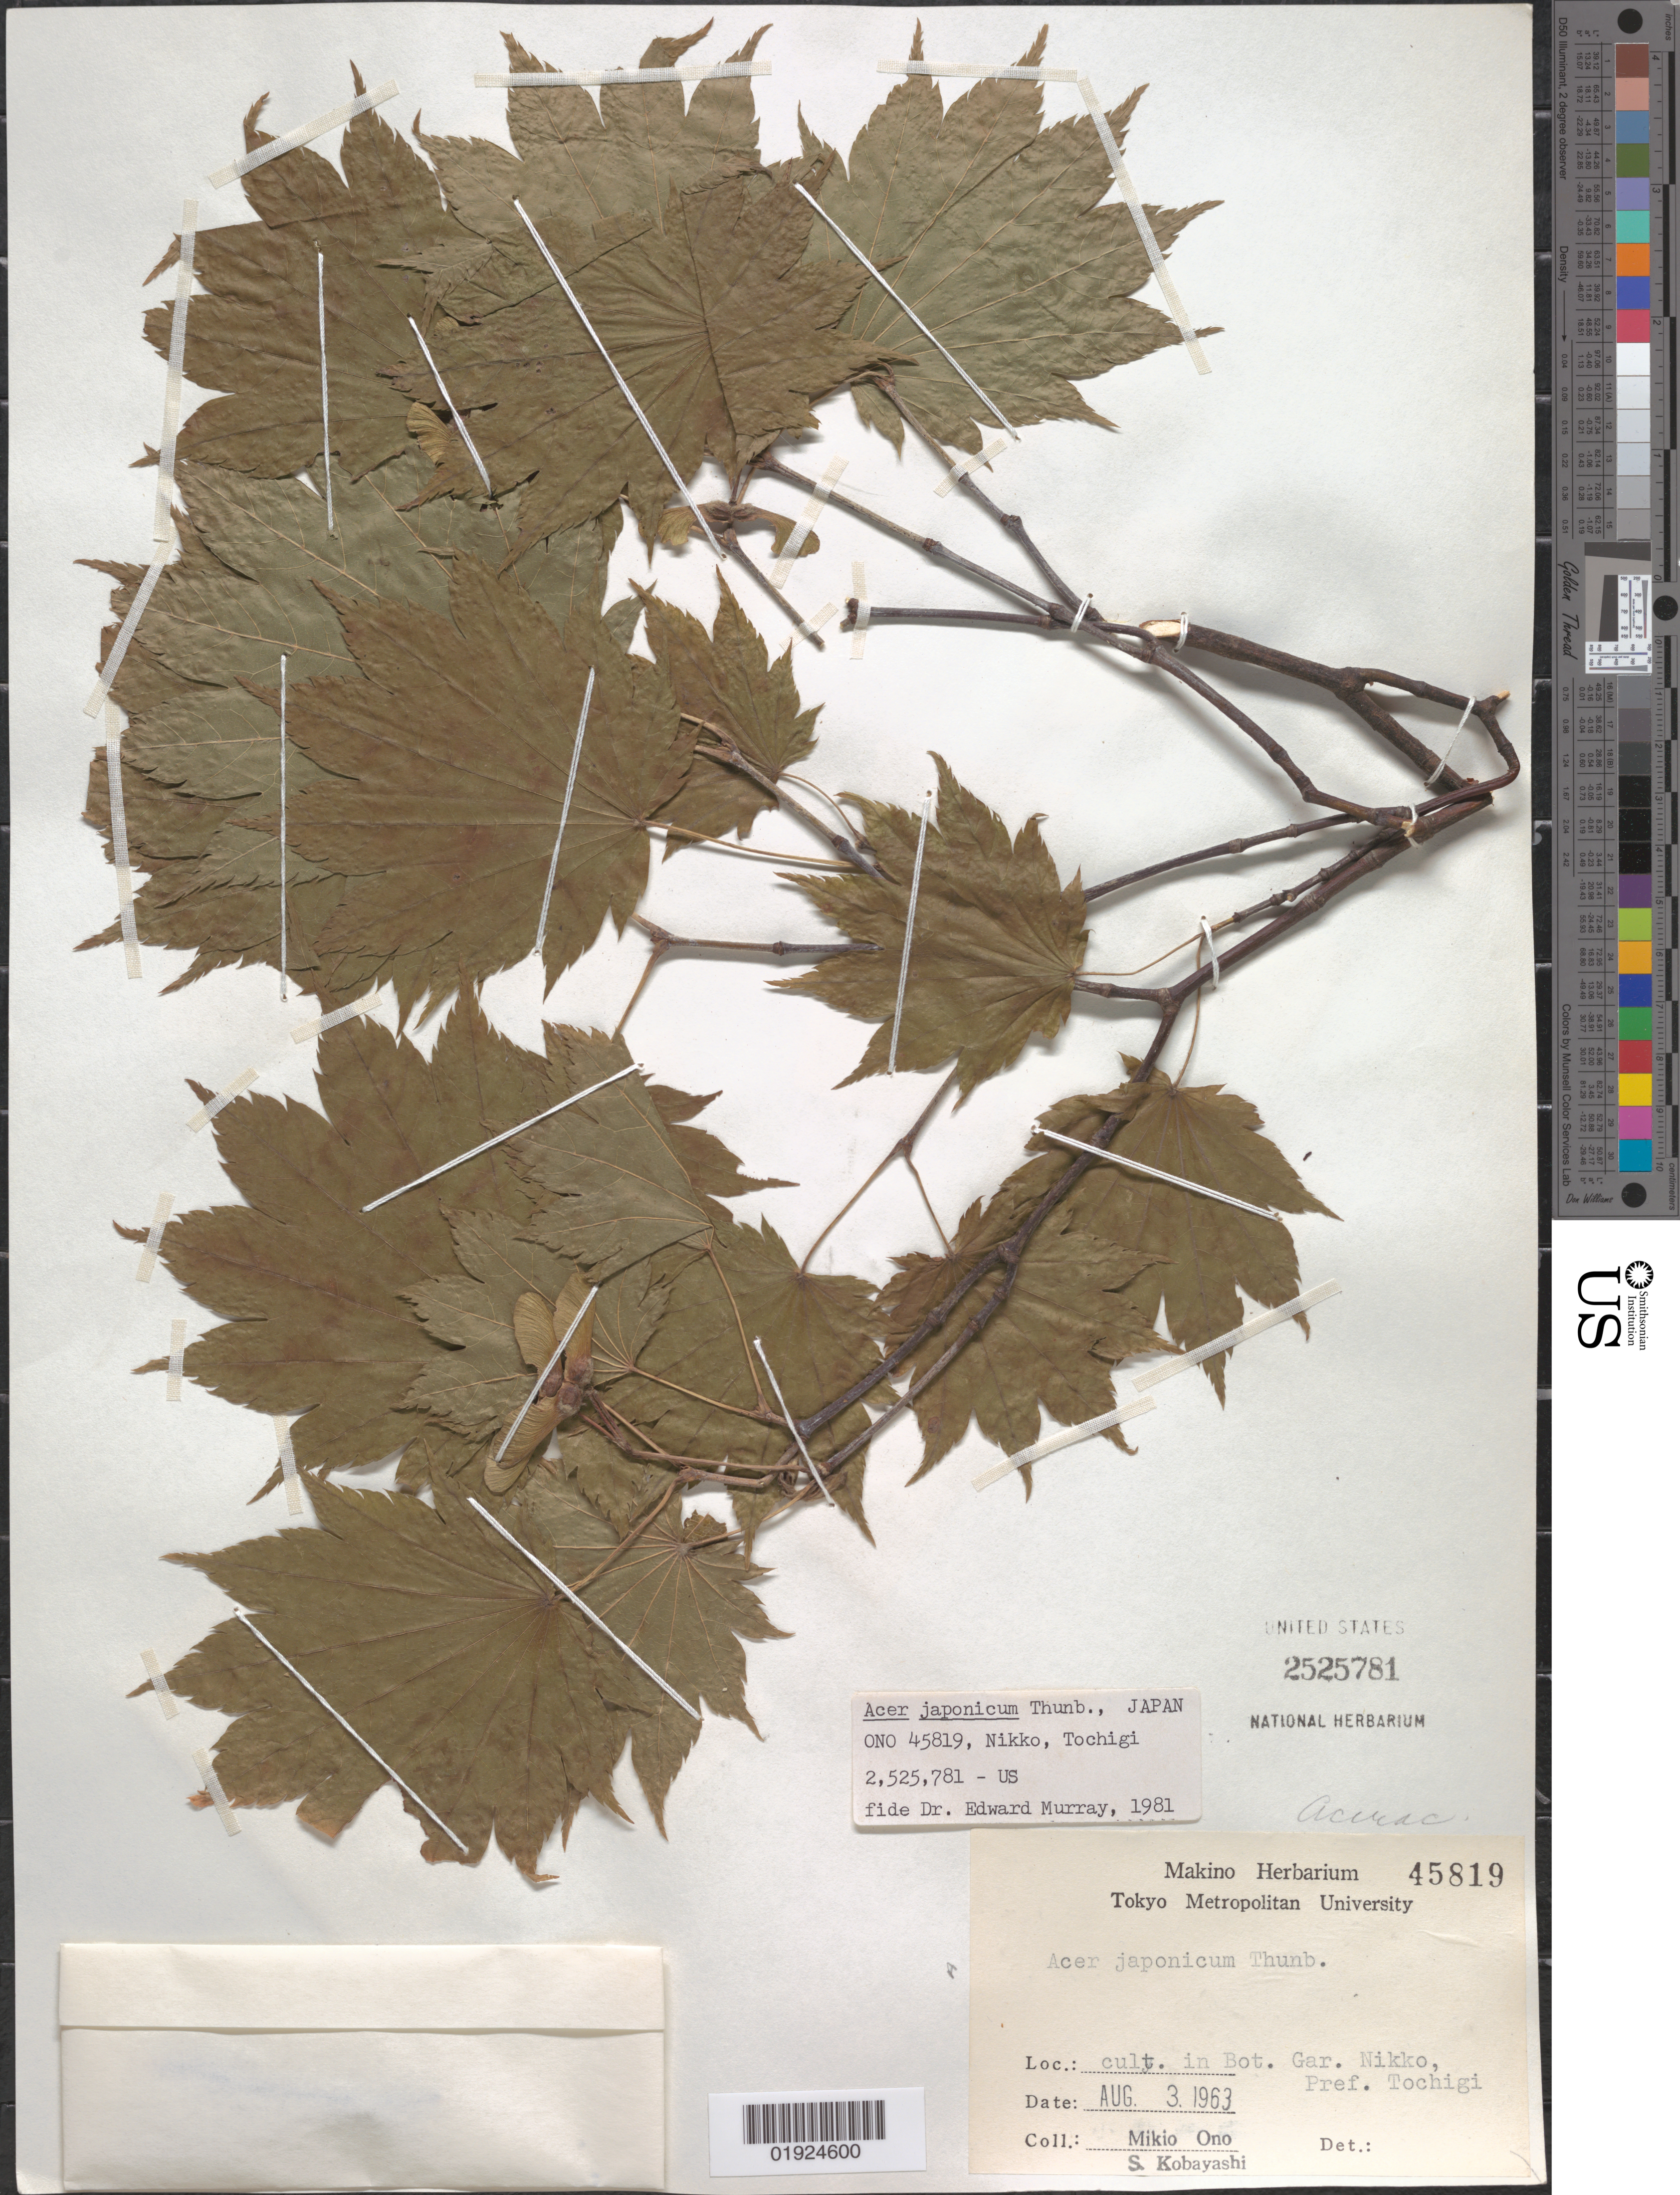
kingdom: Plantae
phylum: Tracheophyta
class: Magnoliopsida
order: Sapindales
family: Sapindaceae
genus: Acer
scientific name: Acer japonicum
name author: Thunb.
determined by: Murray, Edward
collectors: M. Ono & S. Kobayashi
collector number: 45819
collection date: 1963-08-03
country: Japan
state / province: Totigi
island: Honshu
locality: Nikko Bot. Garden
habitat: Garden. Cultivated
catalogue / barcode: US 2525781